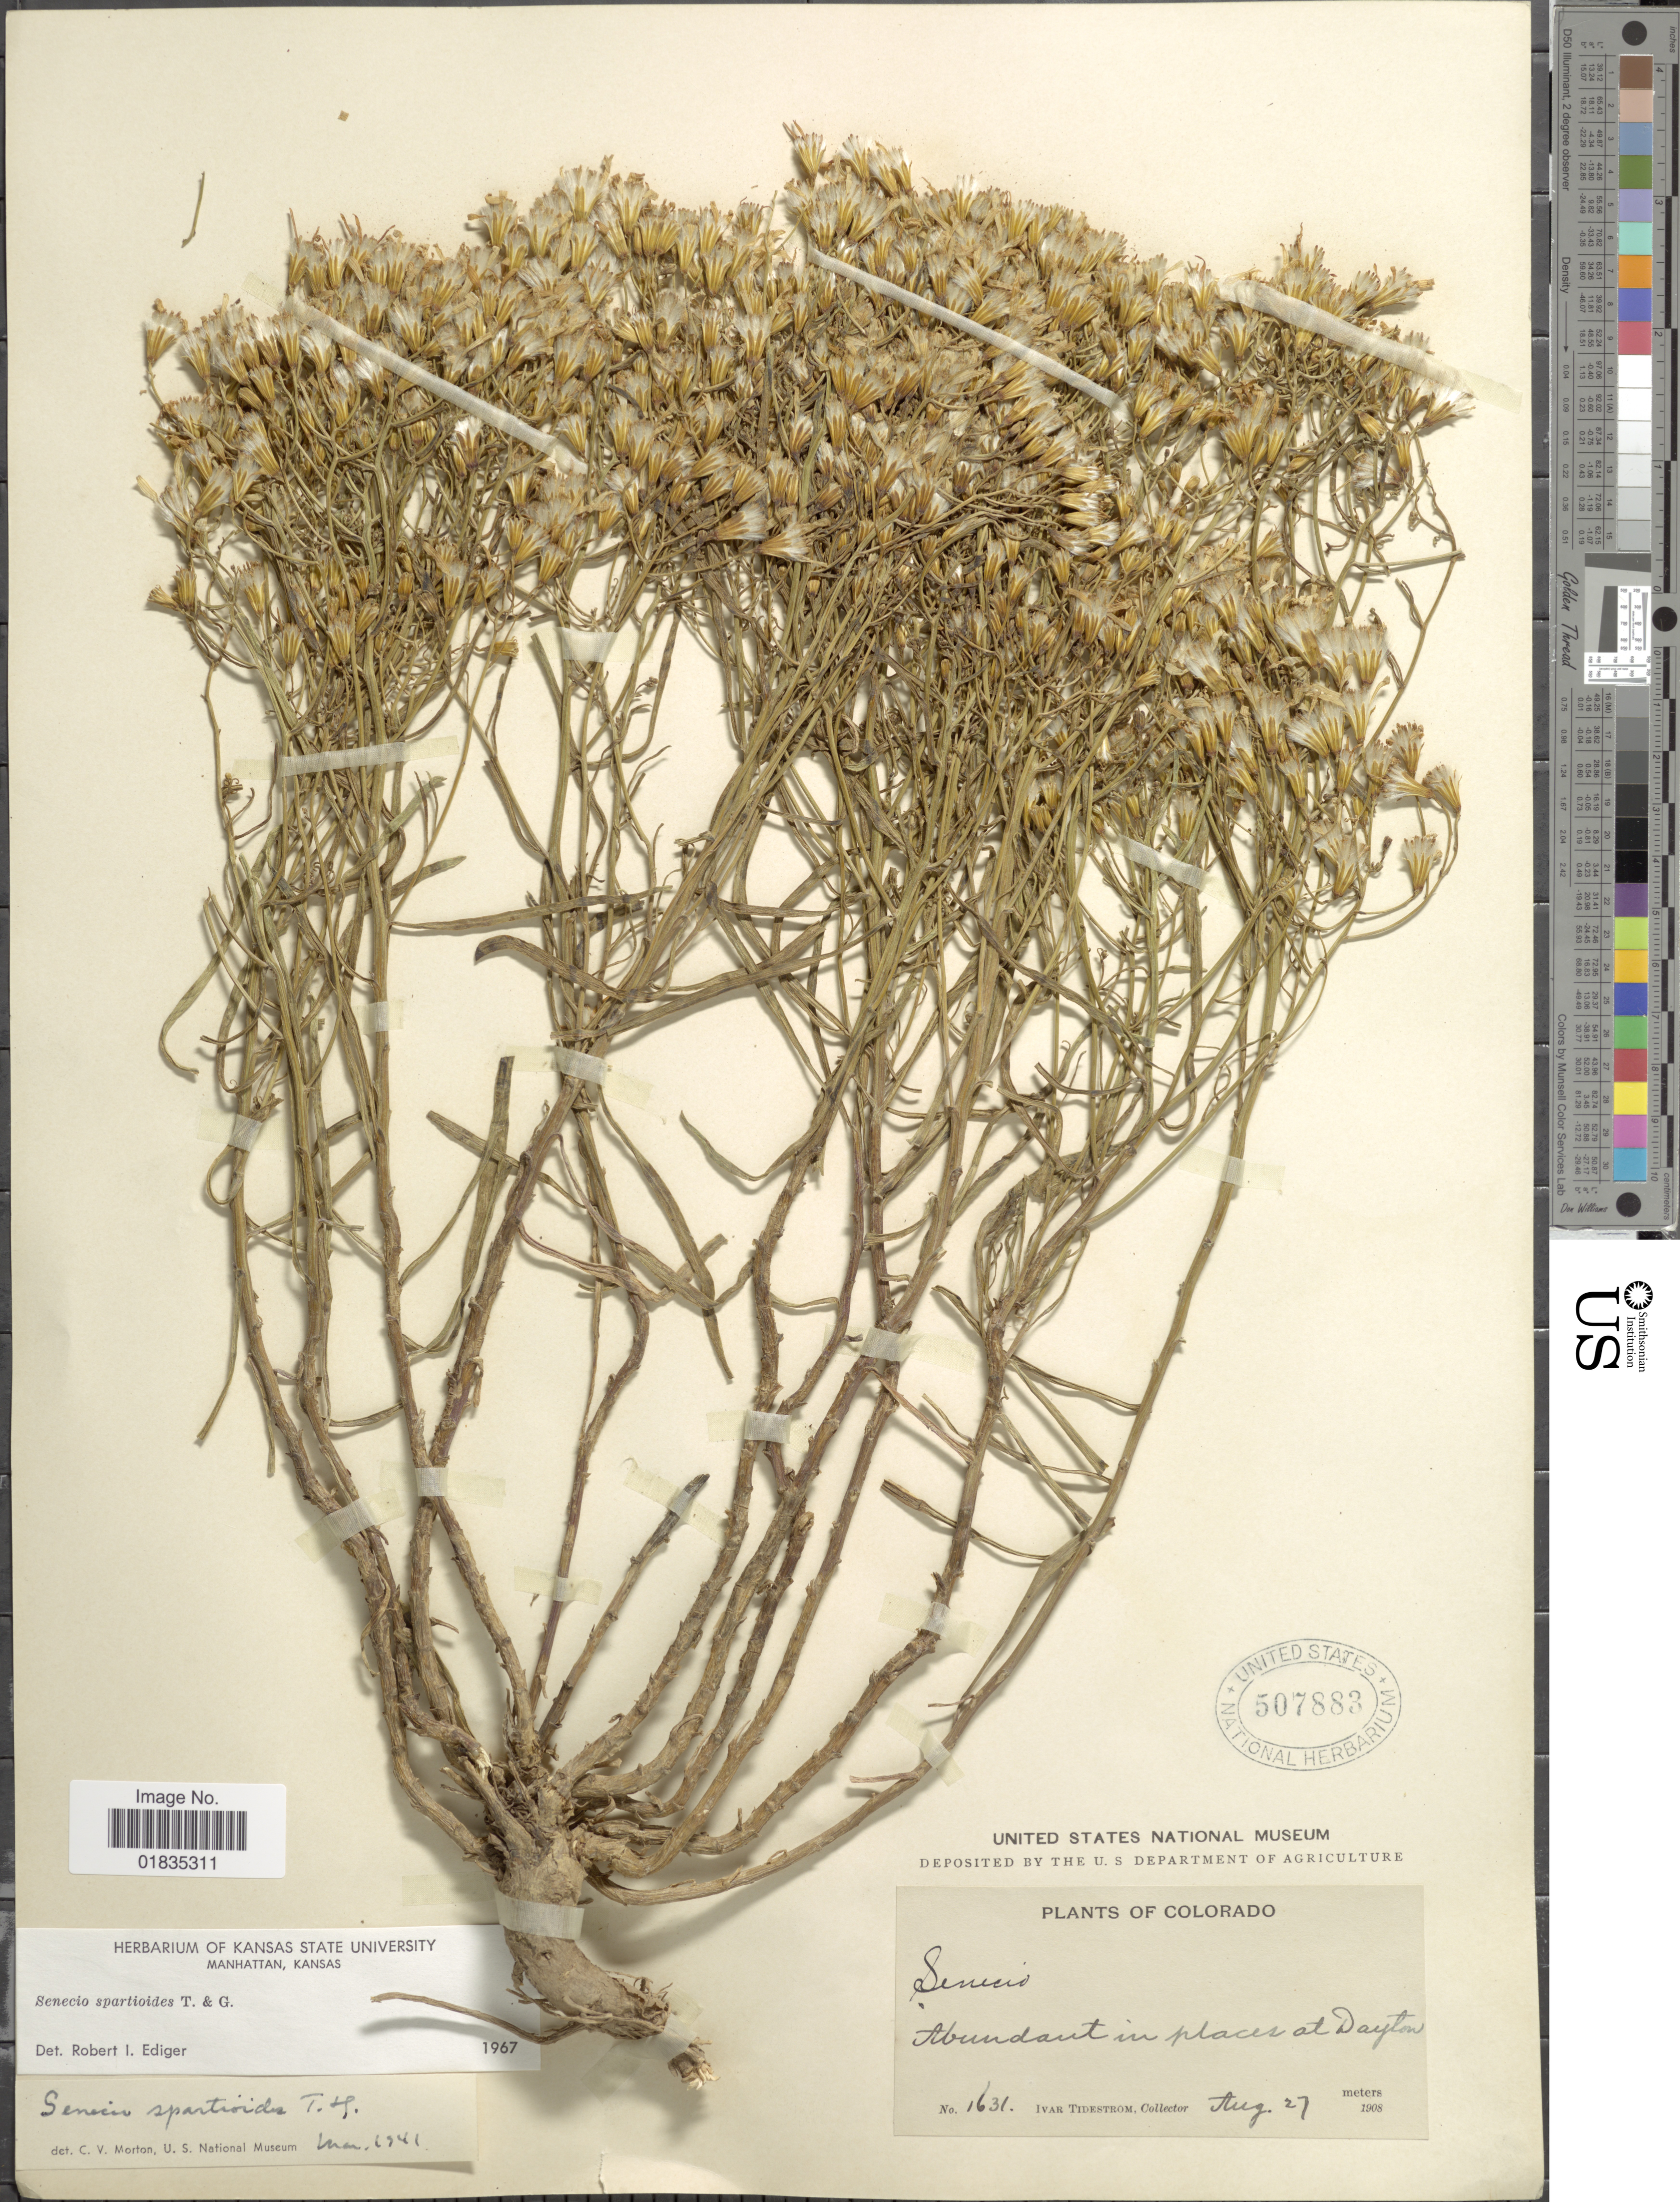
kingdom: Plantae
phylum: Tracheophyta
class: Magnoliopsida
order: Asterales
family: Asteraceae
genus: Senecio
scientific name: Senecio spartioides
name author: Torr. & A. Gray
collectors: I. F. Tidestrom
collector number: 1631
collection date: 1908-08-27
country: United States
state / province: Colorado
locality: Abundant in places at Dayton.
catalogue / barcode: US 507883